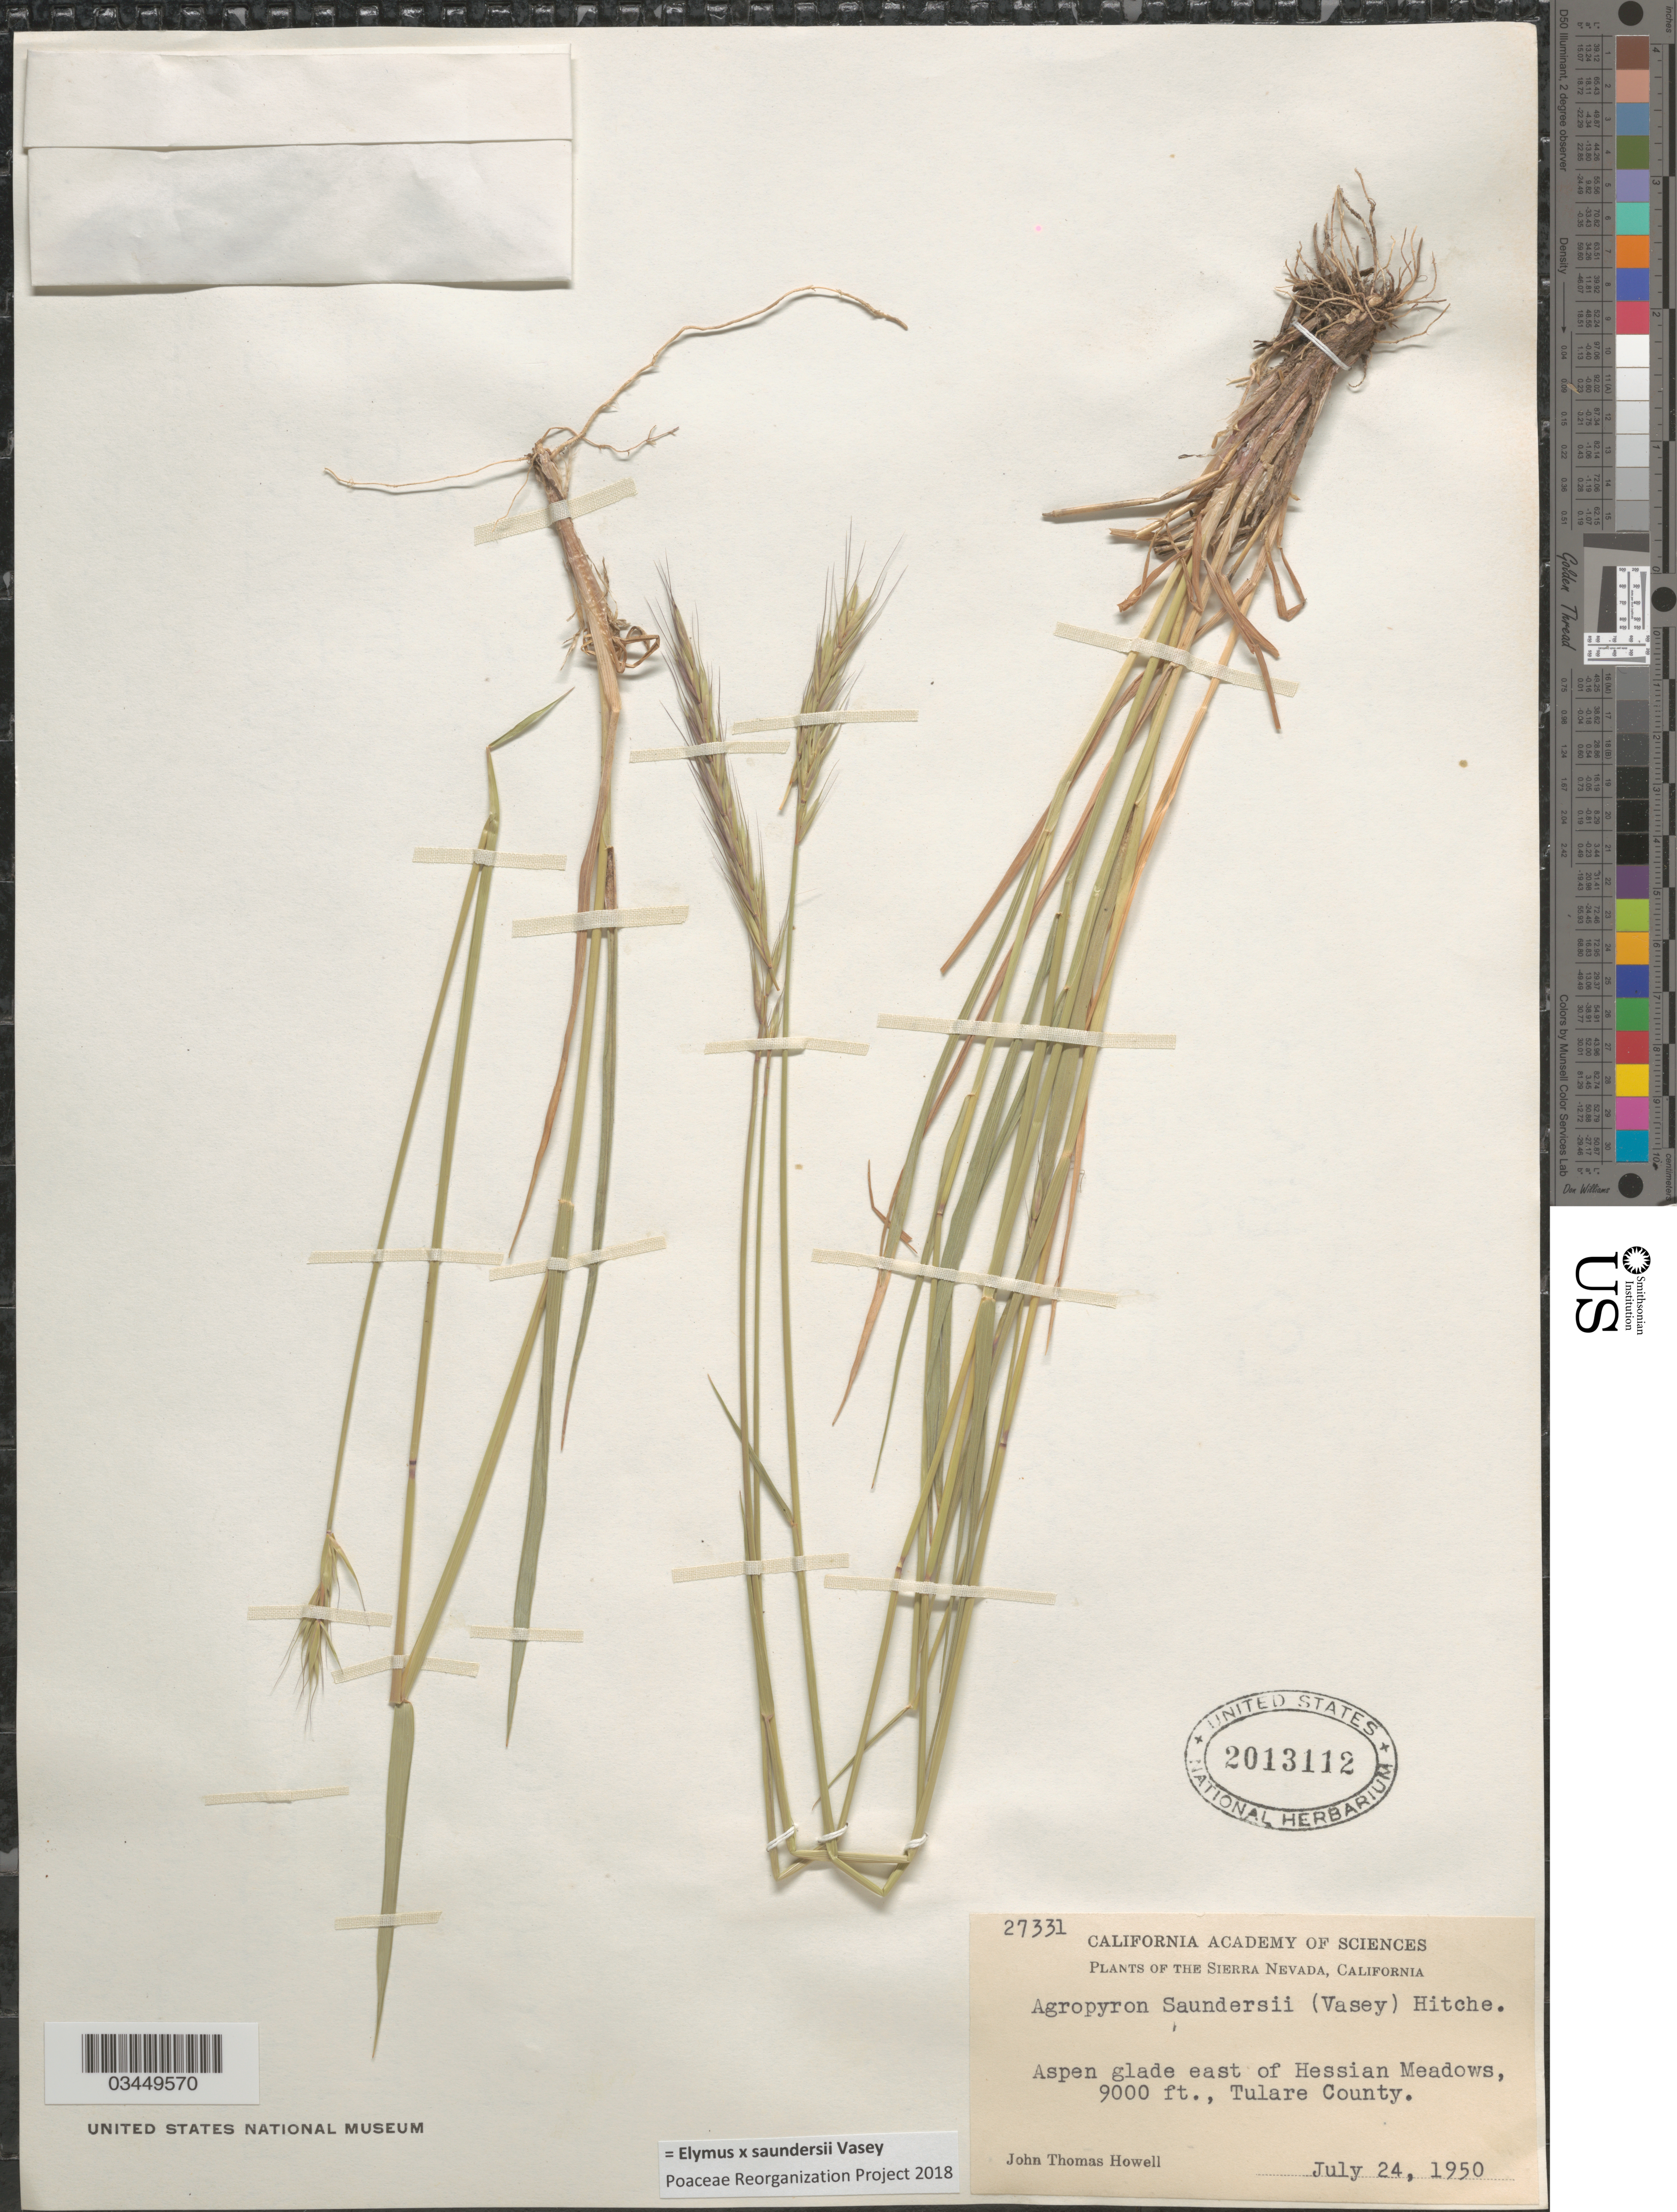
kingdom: Plantae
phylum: Tracheophyta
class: Liliopsida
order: Poales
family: Poaceae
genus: Elymus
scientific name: Elymus x saundersii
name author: Vasey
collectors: J. T. Howell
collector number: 27331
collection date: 1950-07-24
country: United States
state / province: California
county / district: Tulare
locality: The Sierra Nevada. Aspen glade east of Hessian Meadows, Tulare County.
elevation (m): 2743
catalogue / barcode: US 2013112